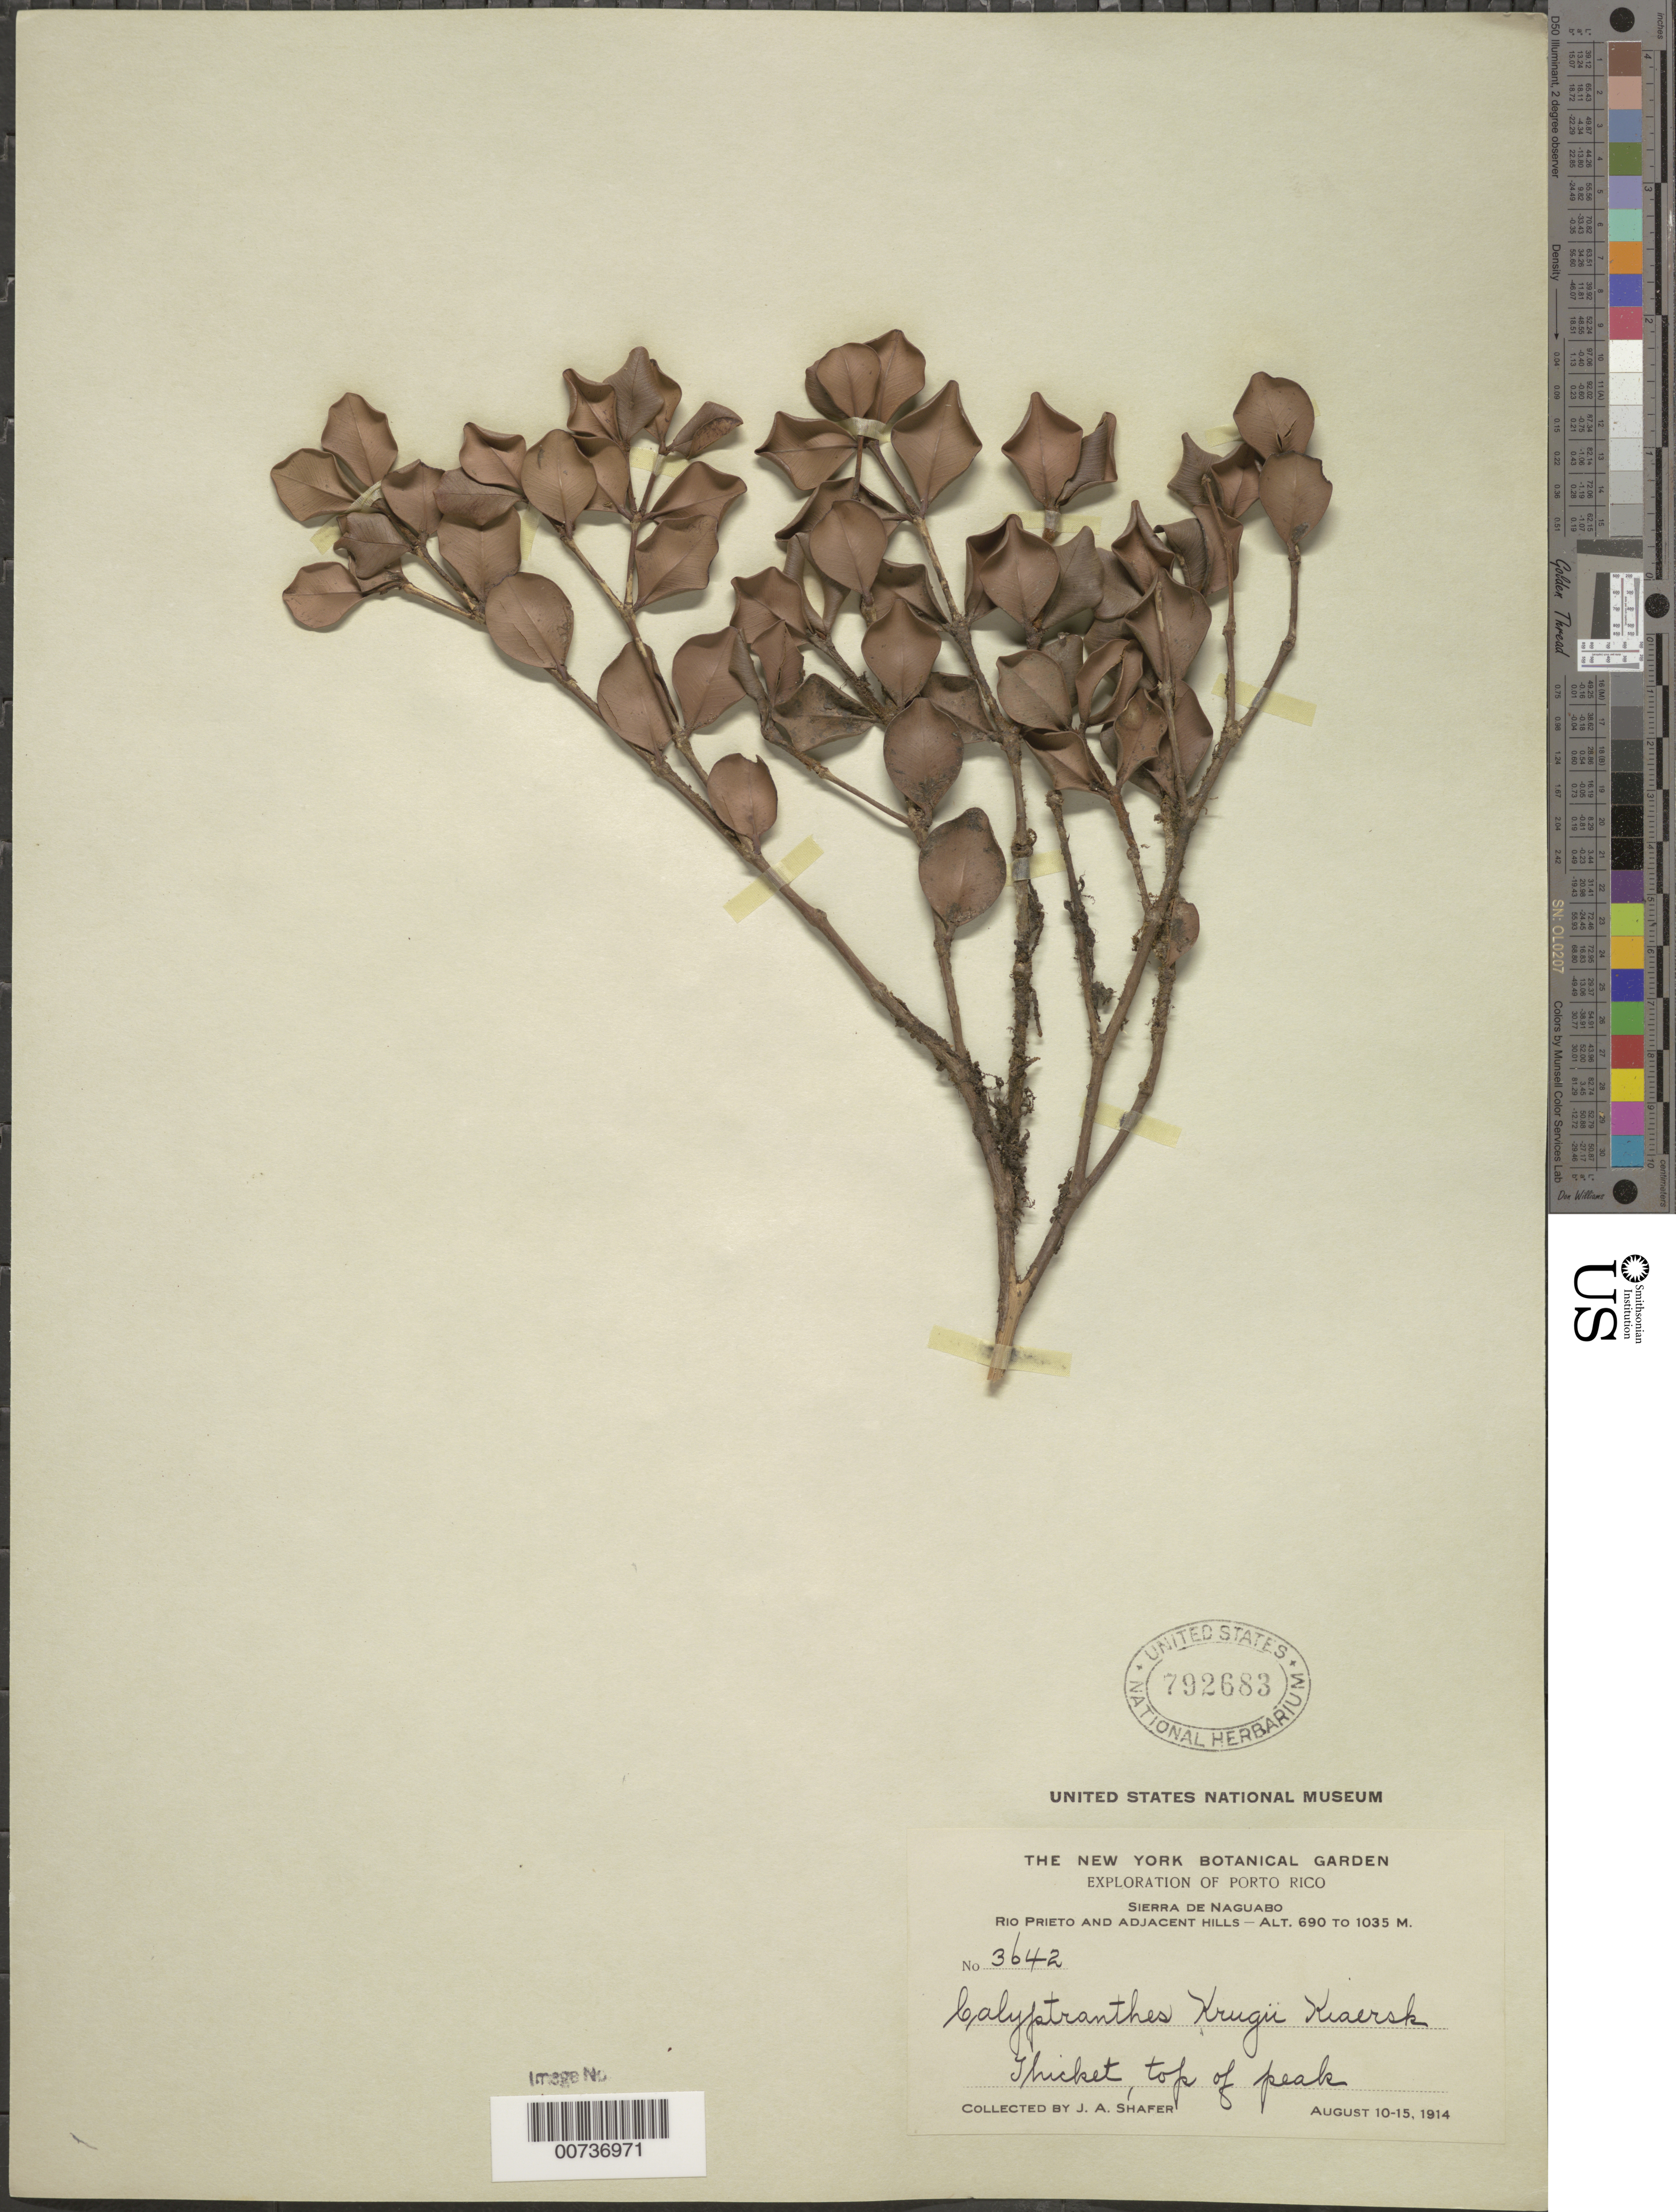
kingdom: Plantae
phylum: Tracheophyta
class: Magnoliopsida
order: Myrtales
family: Myrtaceae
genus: Myrcia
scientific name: Myrcia krugii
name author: (Kiaersk.) E. Lucas & Acev.-Rodr.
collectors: J. A. Shafer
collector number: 3642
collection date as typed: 10 Aug 1914 to 15 Aug 1914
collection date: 1914-08-10/1914-08-15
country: Puerto Rico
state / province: Naguabo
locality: Sierra de Naguabo, Río Prieto and adjacent hills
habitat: Thicket, top of peak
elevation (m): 690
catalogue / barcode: US 792683